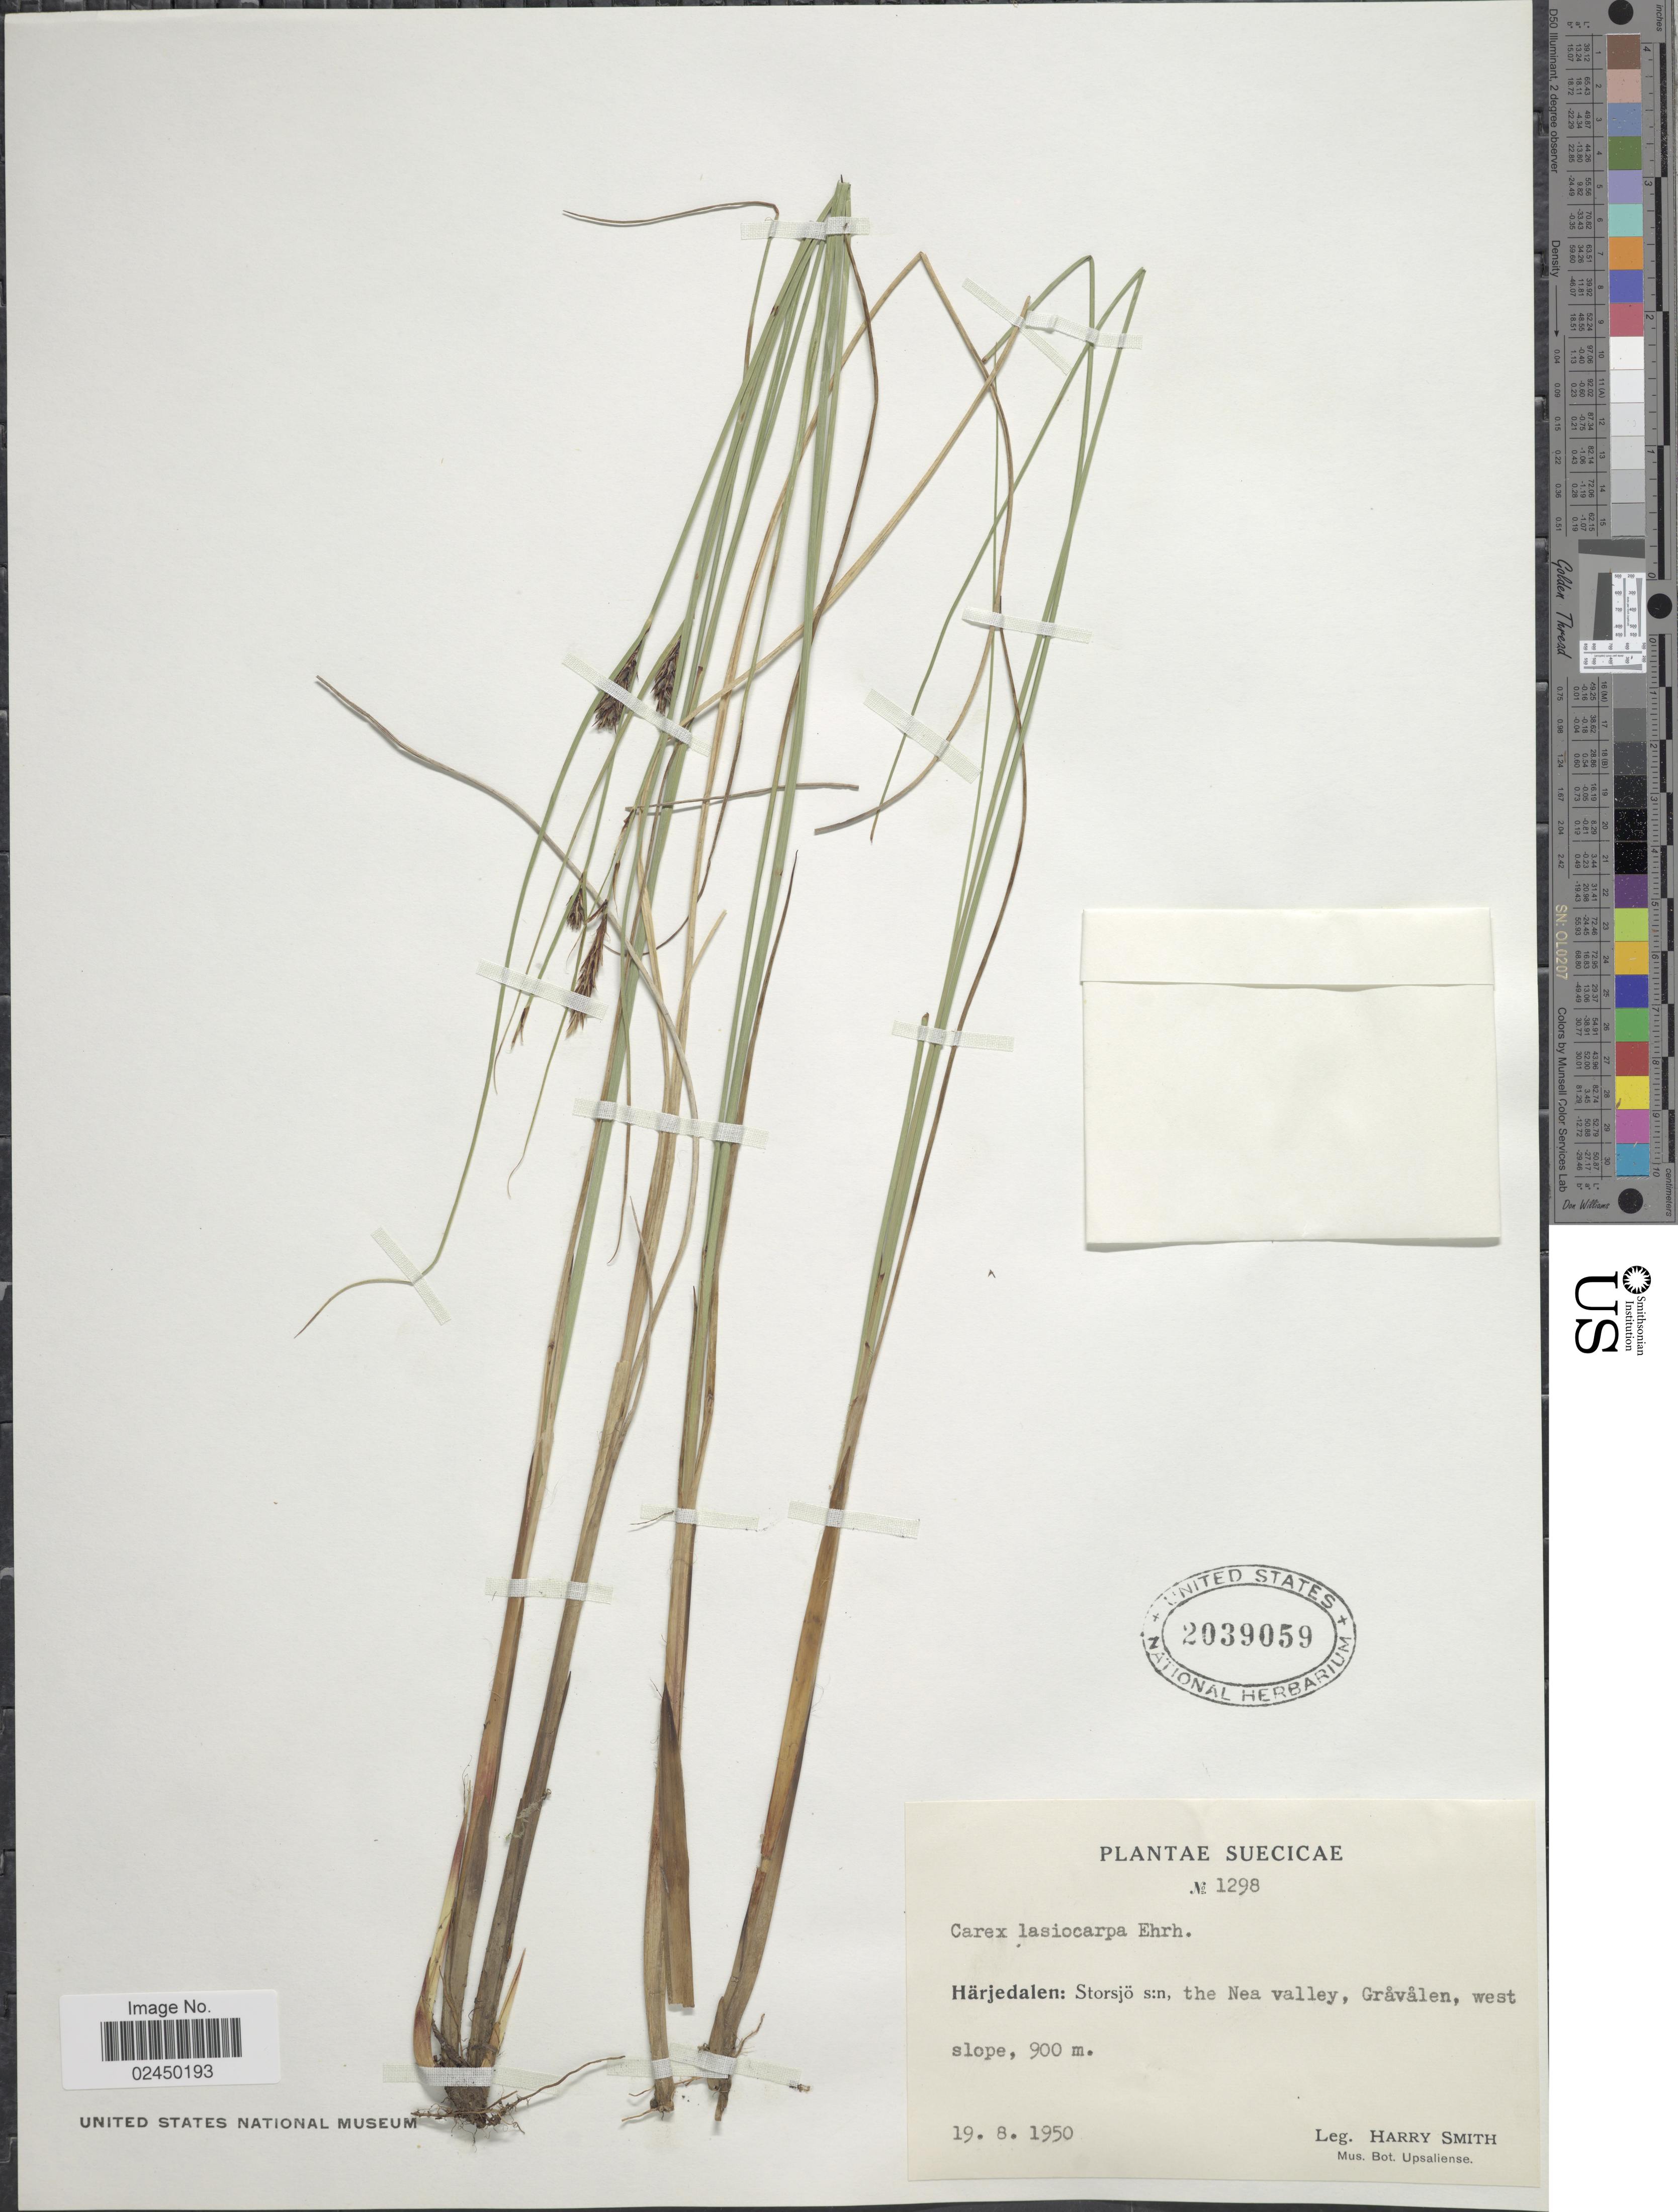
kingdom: Plantae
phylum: Tracheophyta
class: Liliopsida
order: Poales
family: Cyperaceae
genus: Carex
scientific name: Carex lasiocarpa var. lasiocarpa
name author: Ehrh.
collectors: H. Smith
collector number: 1298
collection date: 1950-08-19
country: Sweden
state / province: Jamtland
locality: Suecicae, Härjedalen: Storsjö s:n, the Nea valley, Gråvålen, west slope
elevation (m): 900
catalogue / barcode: US 2039059